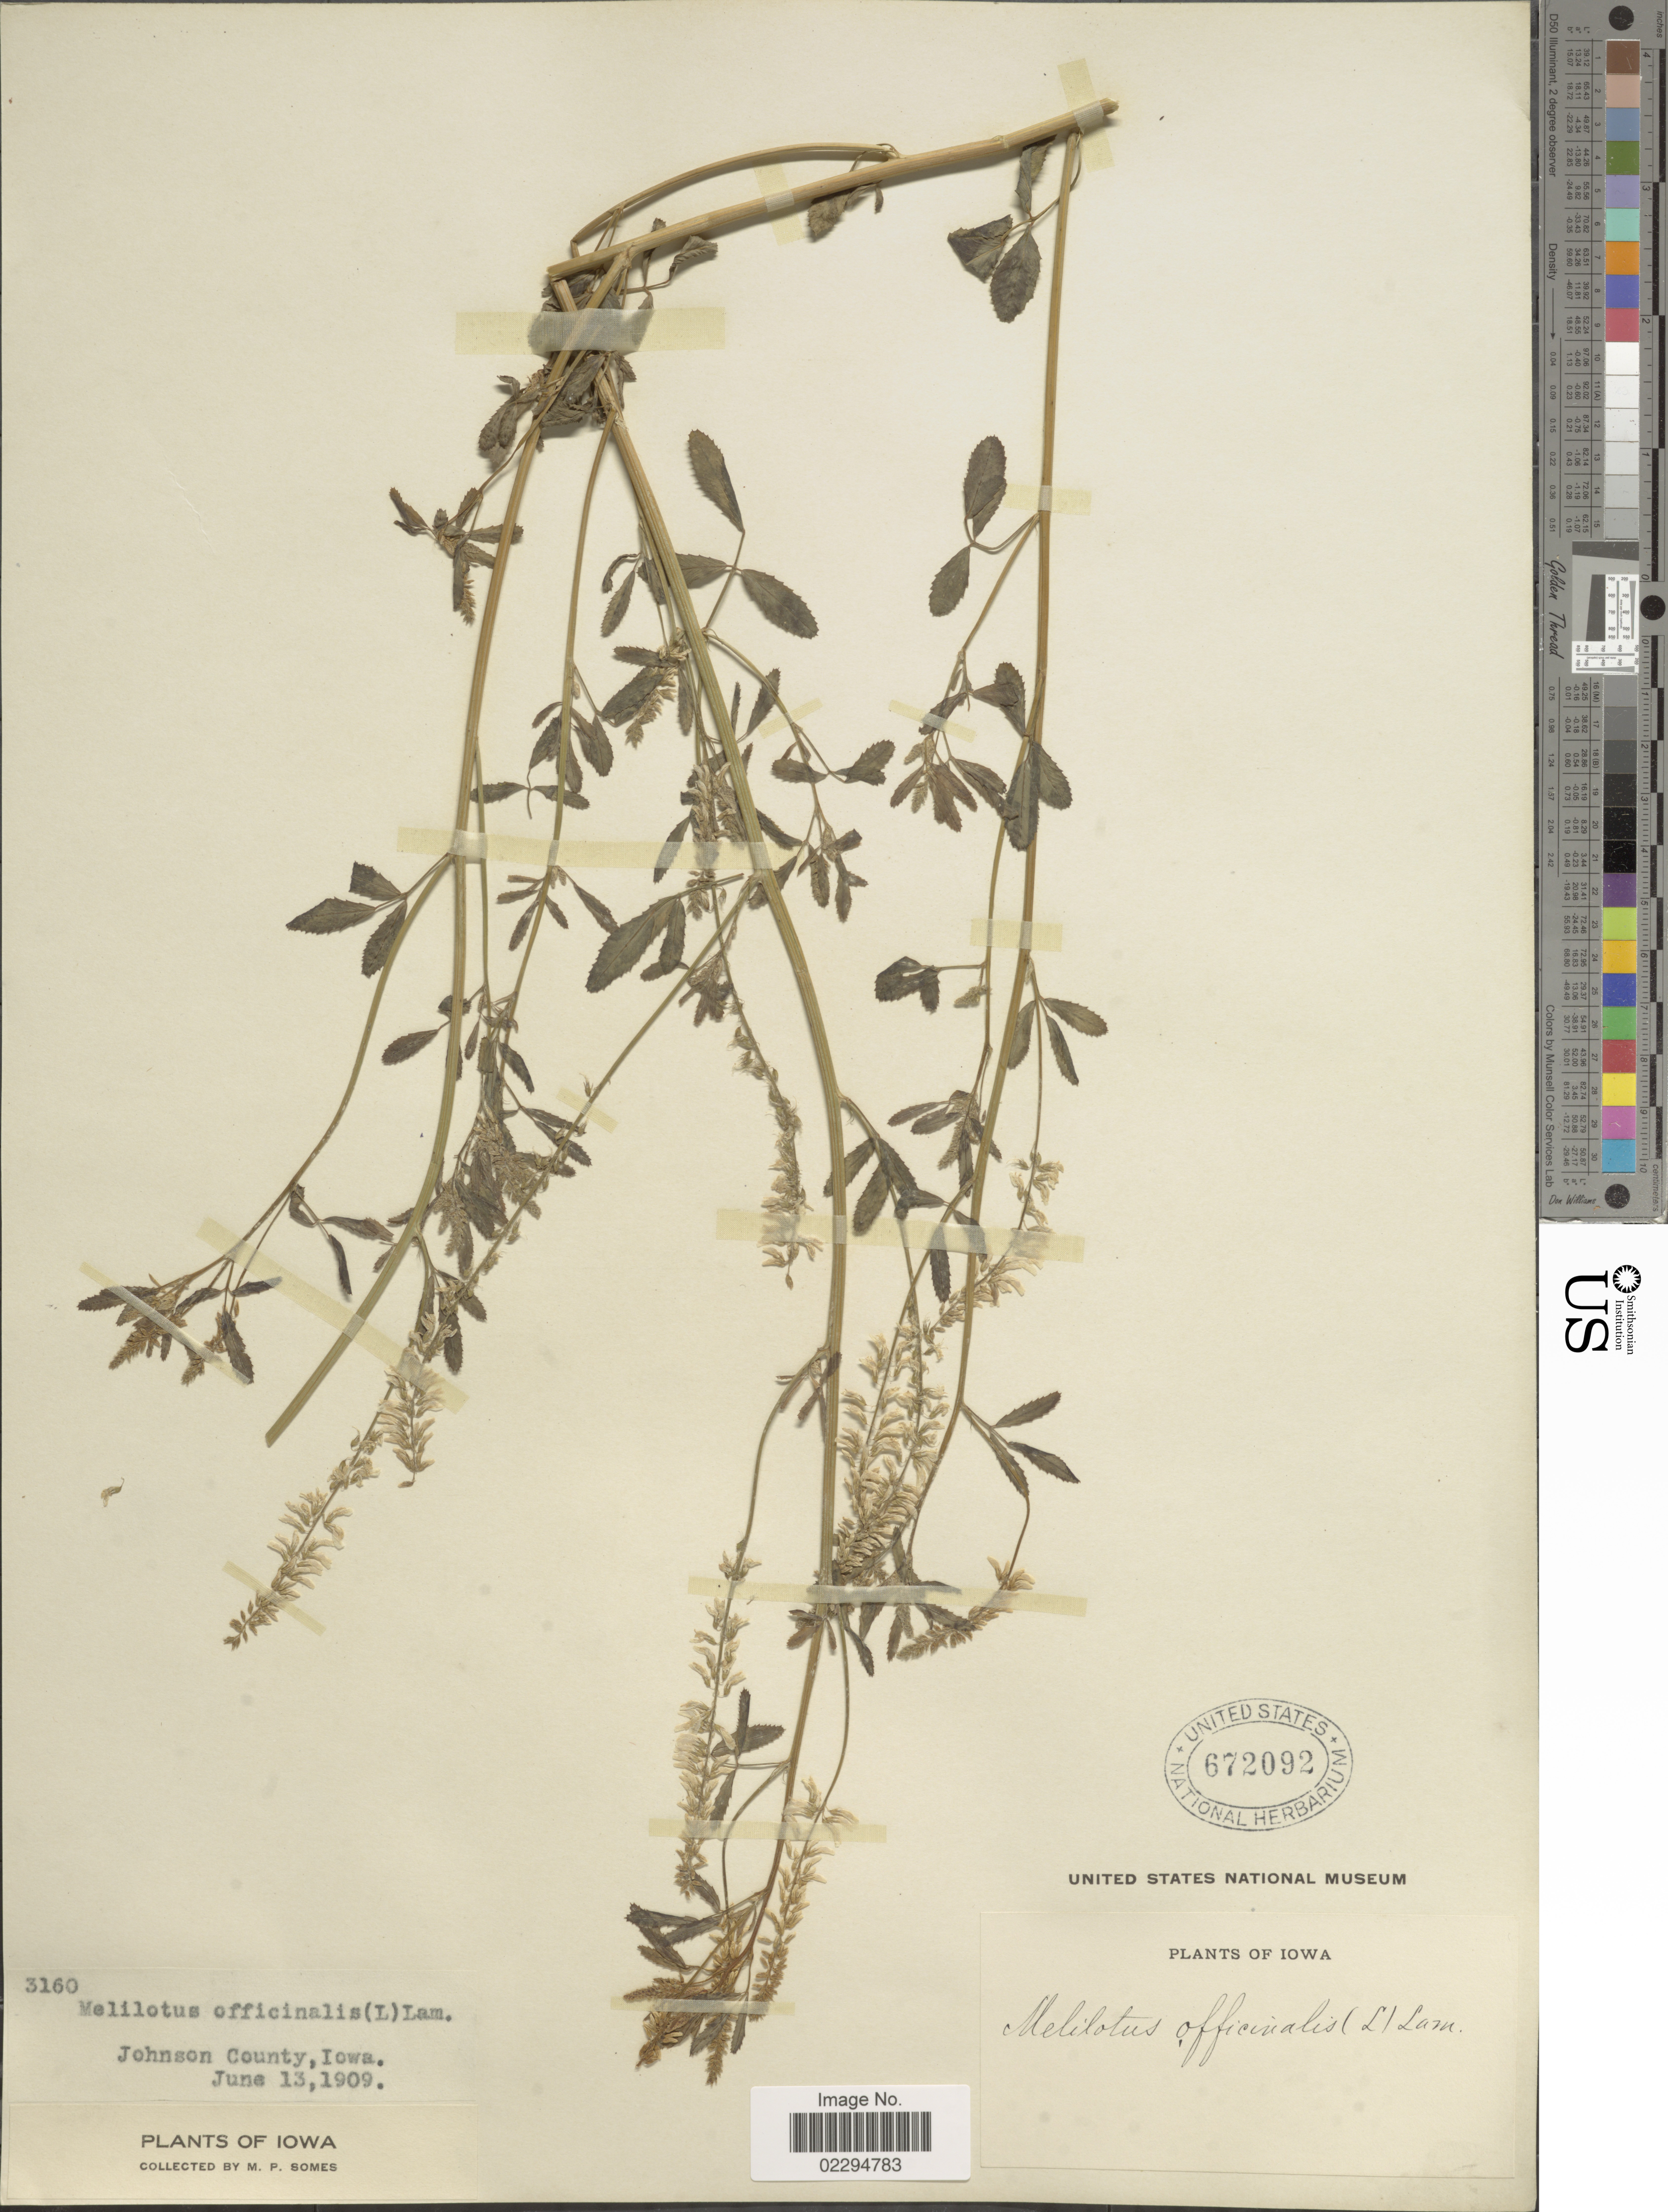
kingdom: Plantae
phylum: Tracheophyta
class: Magnoliopsida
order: Fabales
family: Fabaceae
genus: Melilotus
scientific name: Melilotus officinalis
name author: (L.) Lam.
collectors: M. Somes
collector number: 3160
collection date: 1909-06-13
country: United States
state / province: Iowa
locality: Johnson County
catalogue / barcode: US 672092